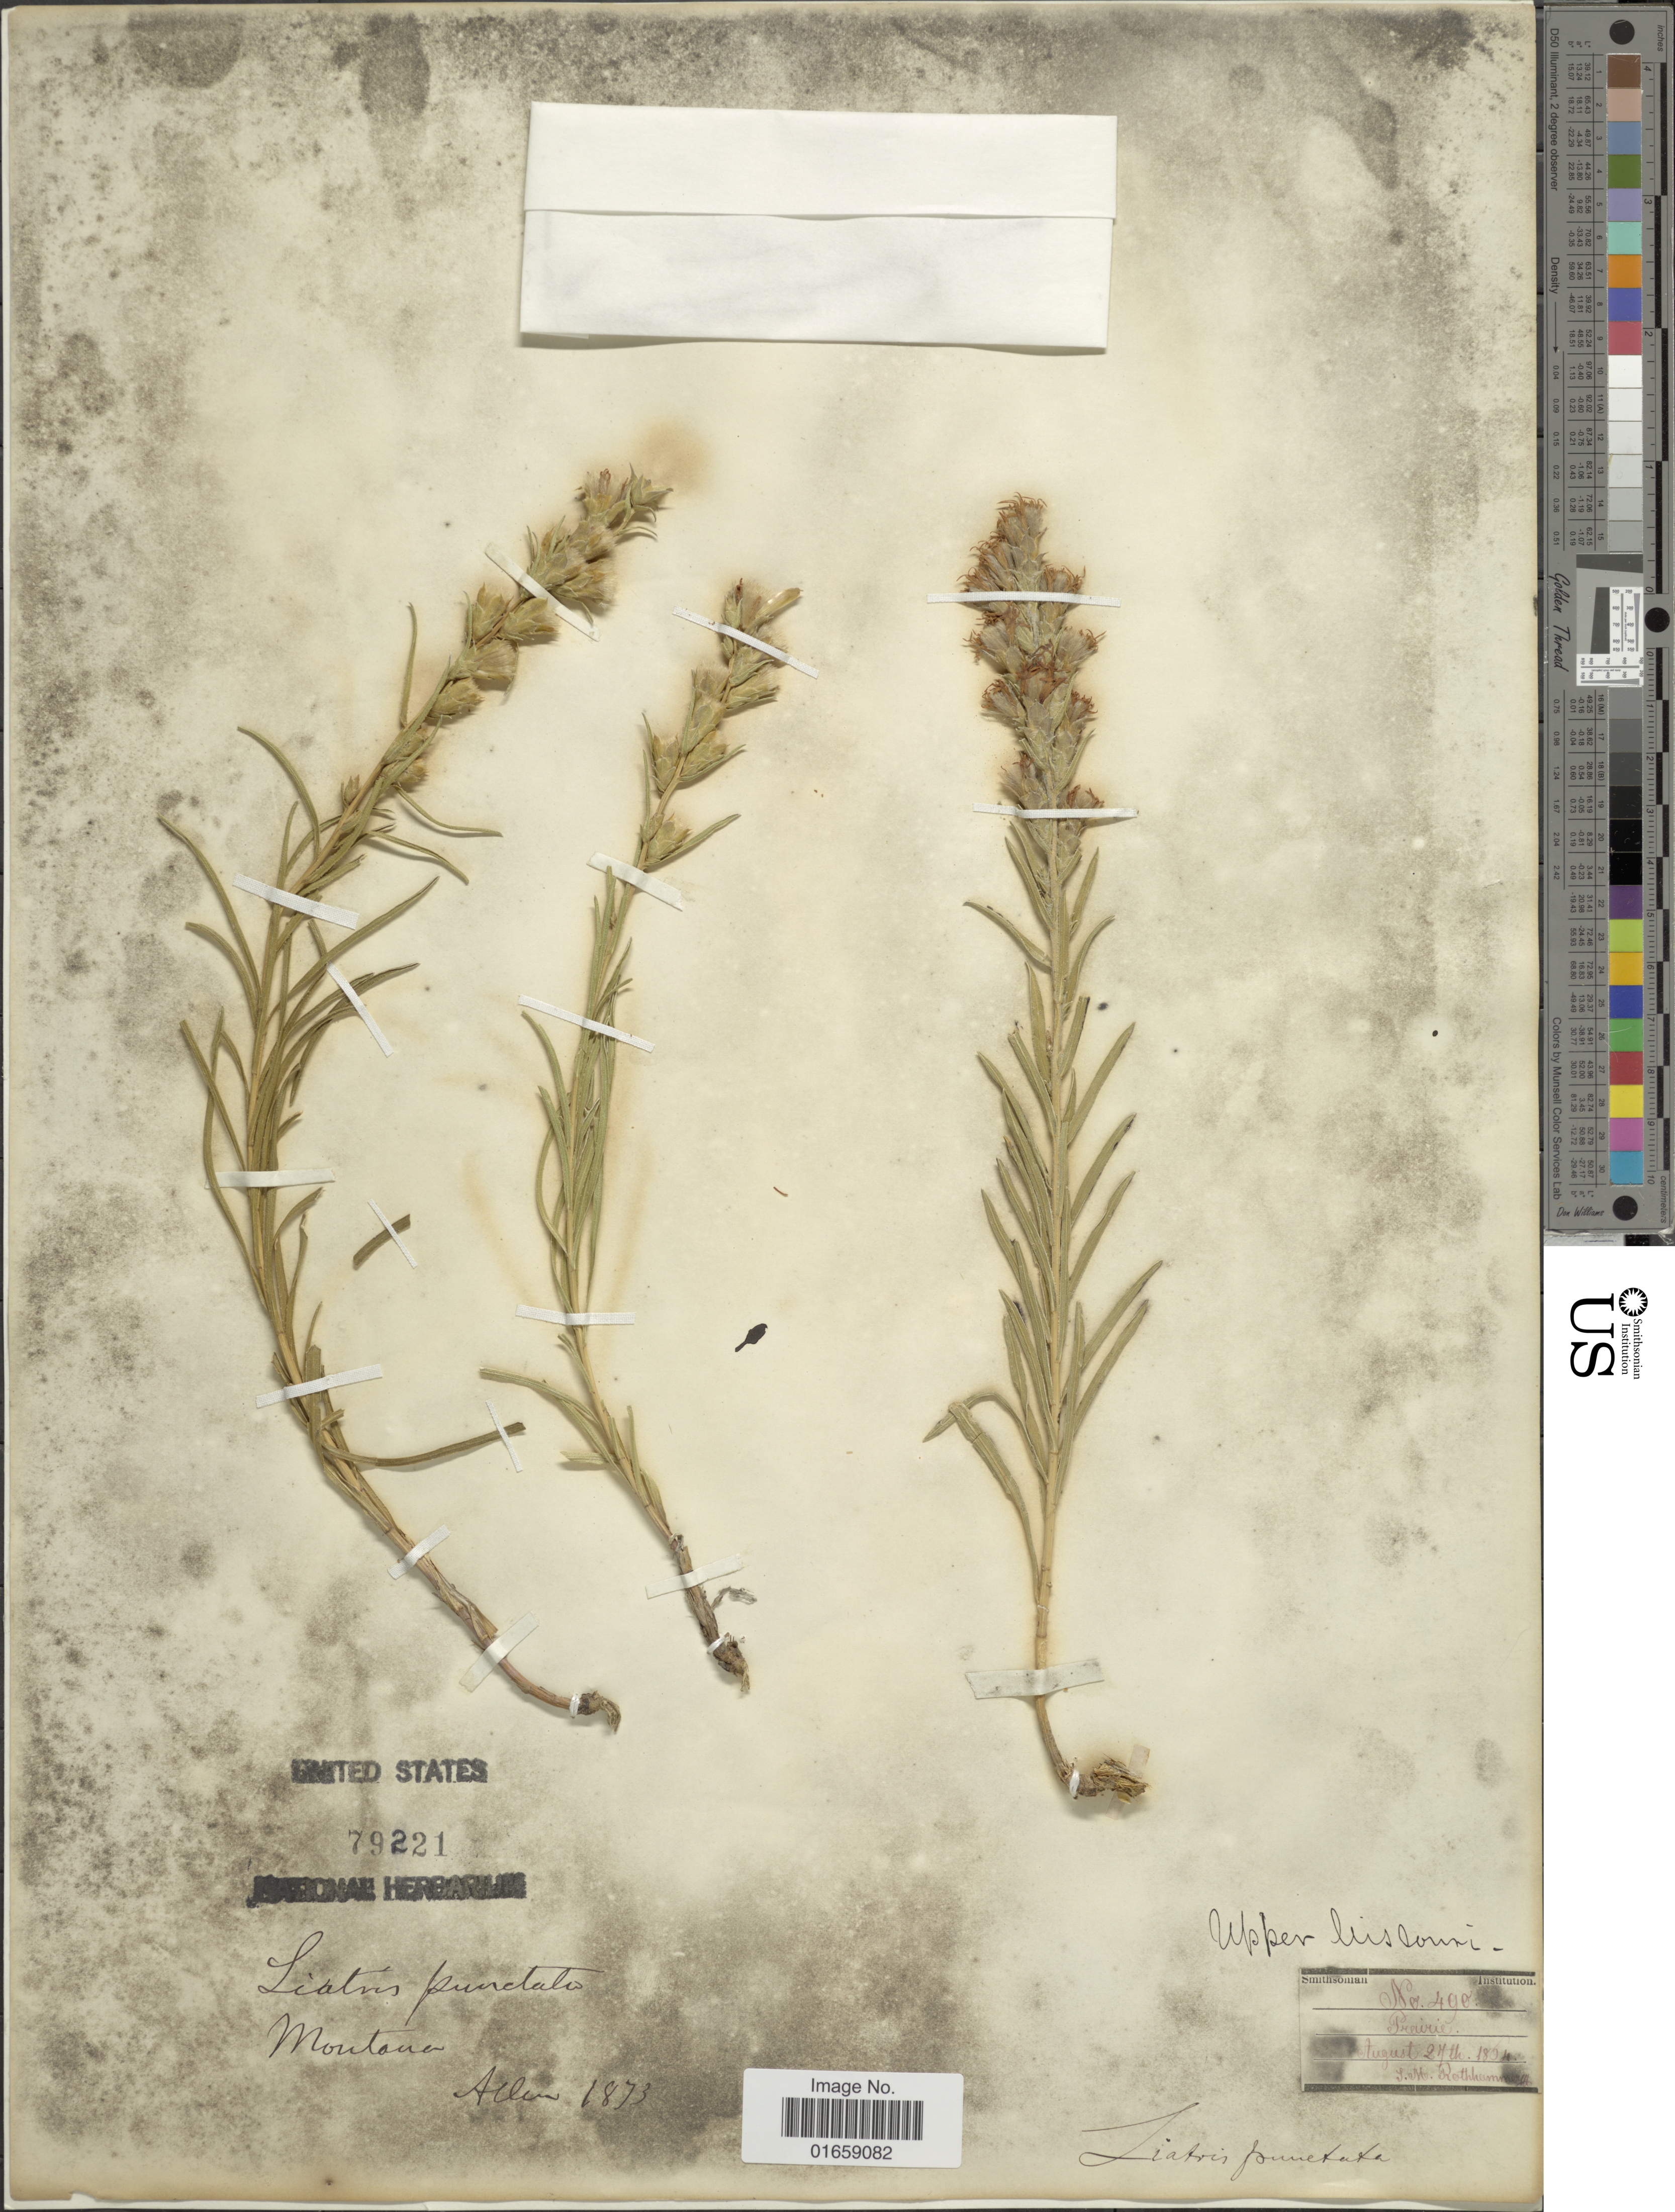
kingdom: Plantae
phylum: Tracheophyta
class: Magnoliopsida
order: Asterales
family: Asteraceae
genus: Liatris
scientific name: Liatris punctata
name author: Hook.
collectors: S. Rothhammer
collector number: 490*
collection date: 1904-08-27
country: United States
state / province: Missouri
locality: Prairie, Upper Missouri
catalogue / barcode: US 79221